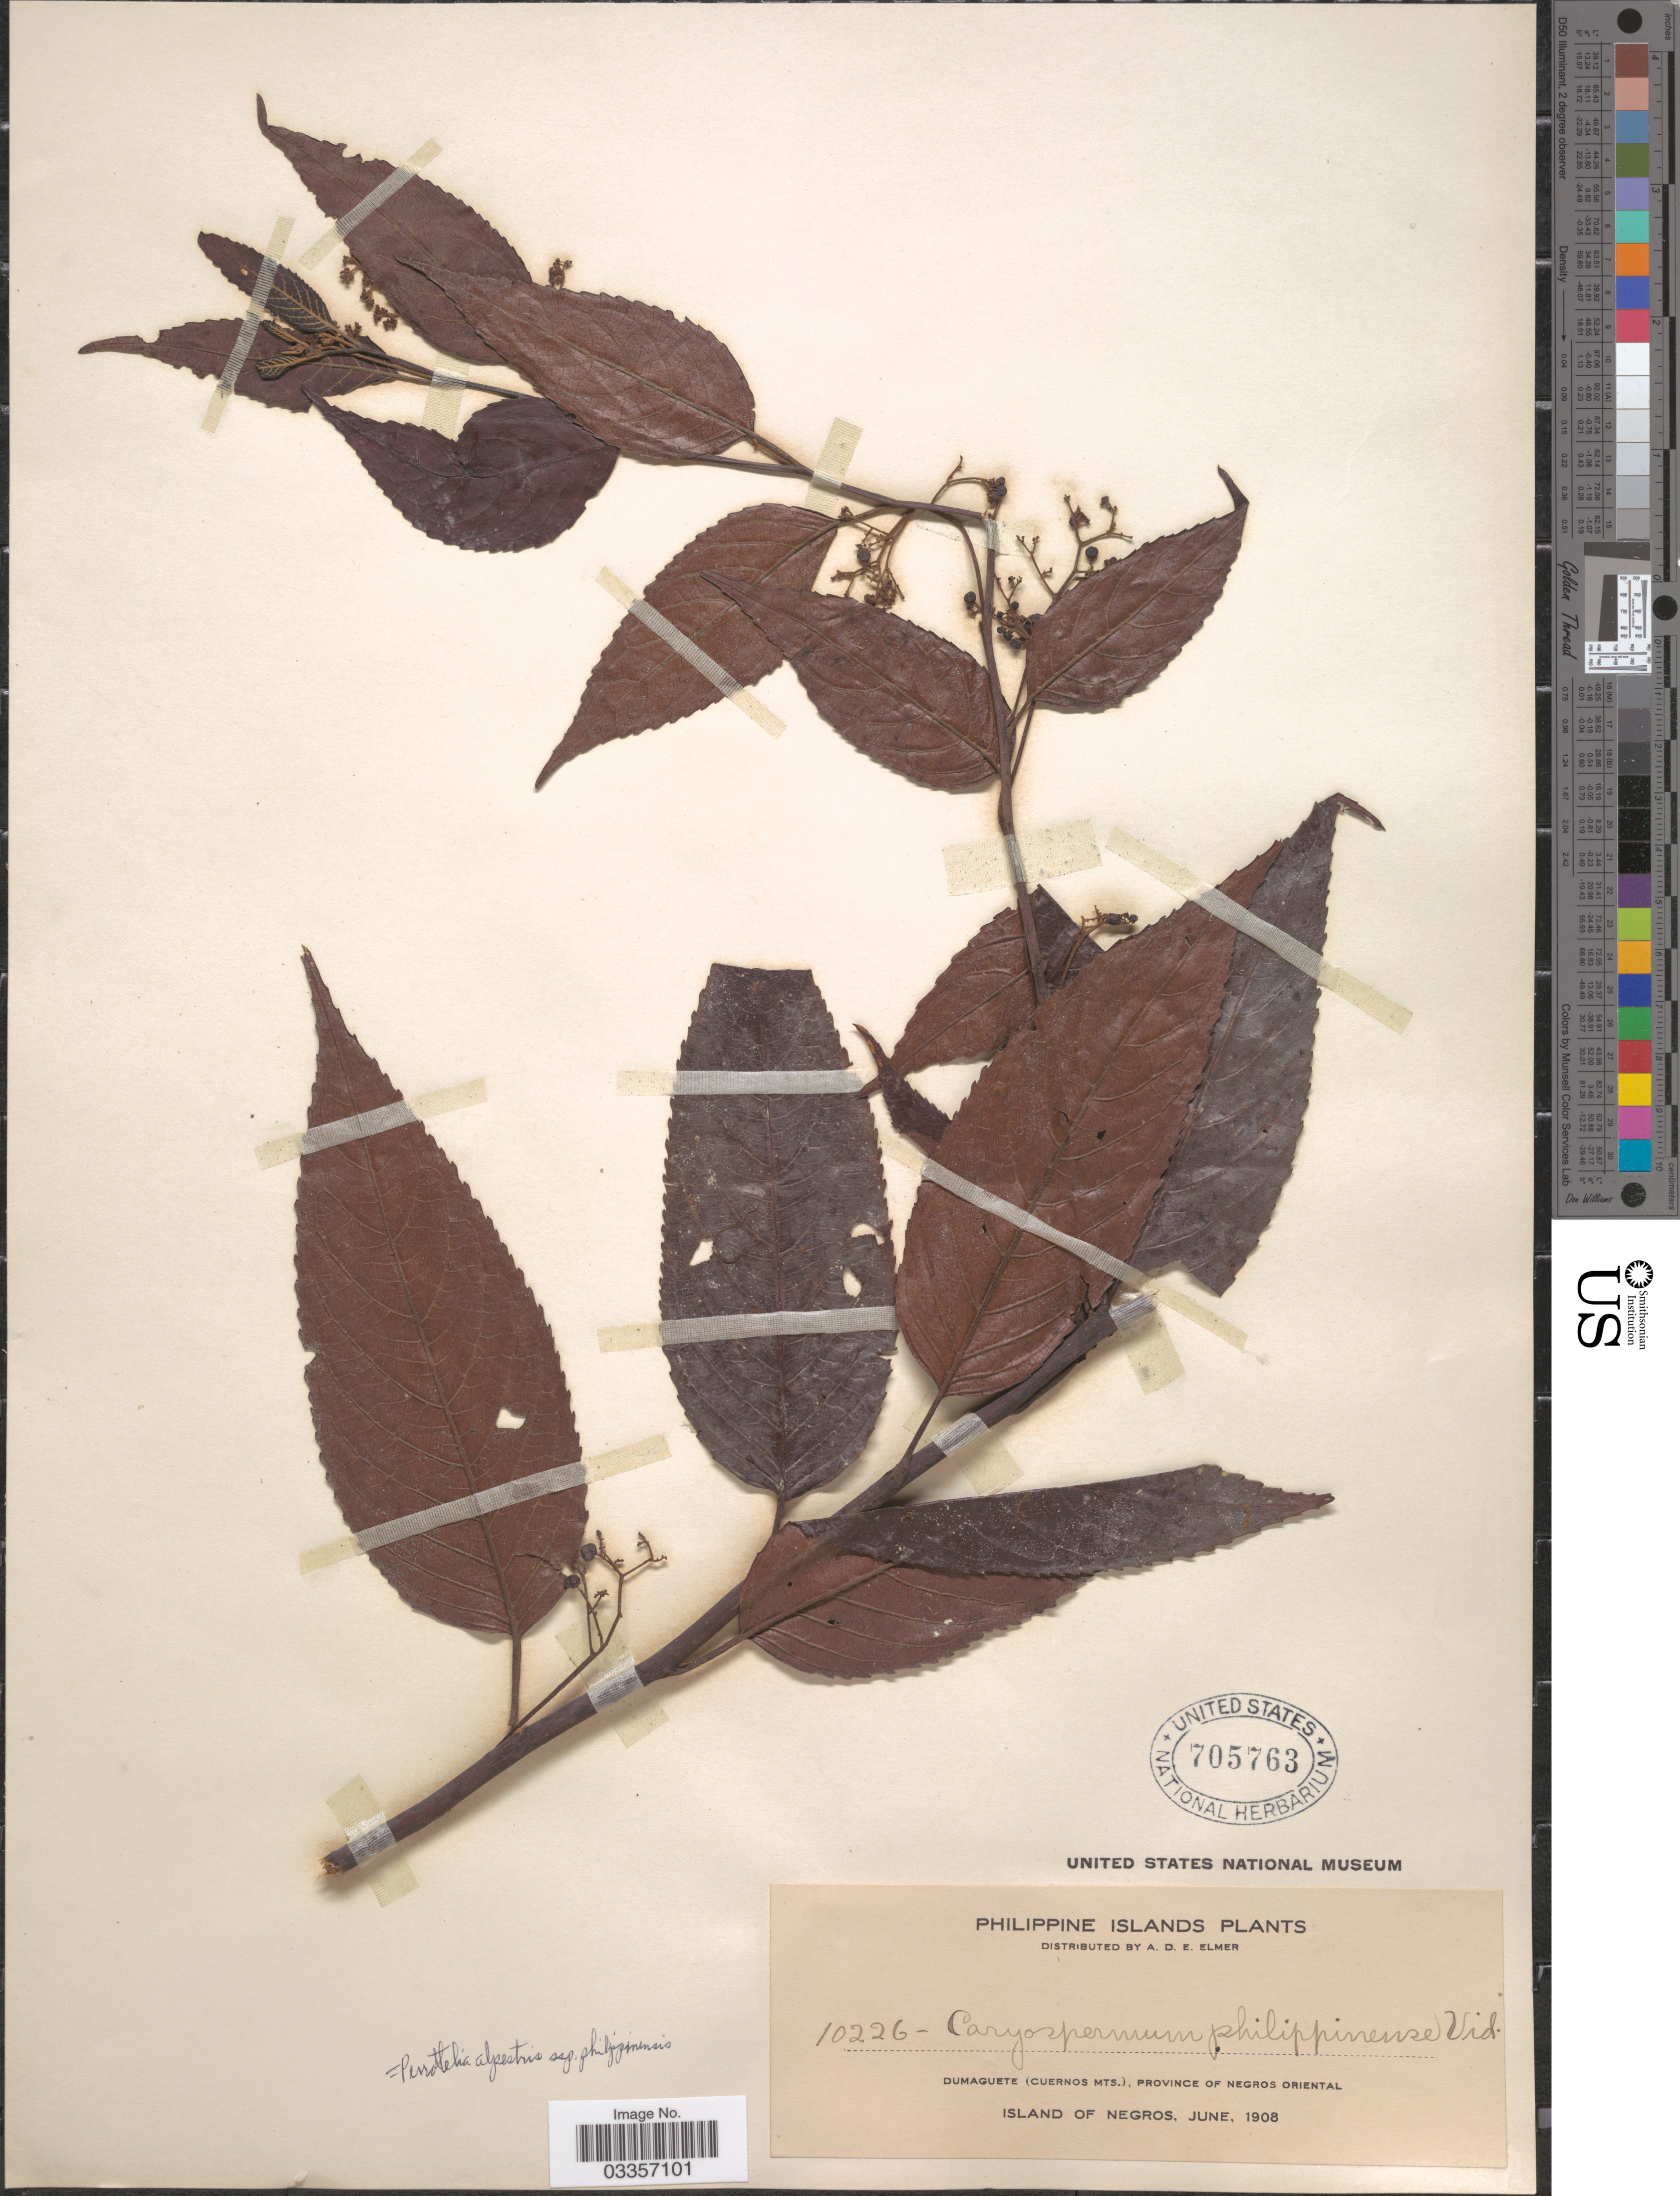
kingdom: Plantae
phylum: Tracheophyta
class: Magnoliopsida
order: Huerteales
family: Dipentodontaceae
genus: Perrottetia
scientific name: Perrottetia alpestris subsp. philippinensis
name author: (S. Vidal) Ding Hou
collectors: A. D. E. Elmer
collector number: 10226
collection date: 1908-06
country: Philippines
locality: Dumaguete (Cuernos Mts.), Province of Negros Oriental, Island of Negros.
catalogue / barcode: US 705763